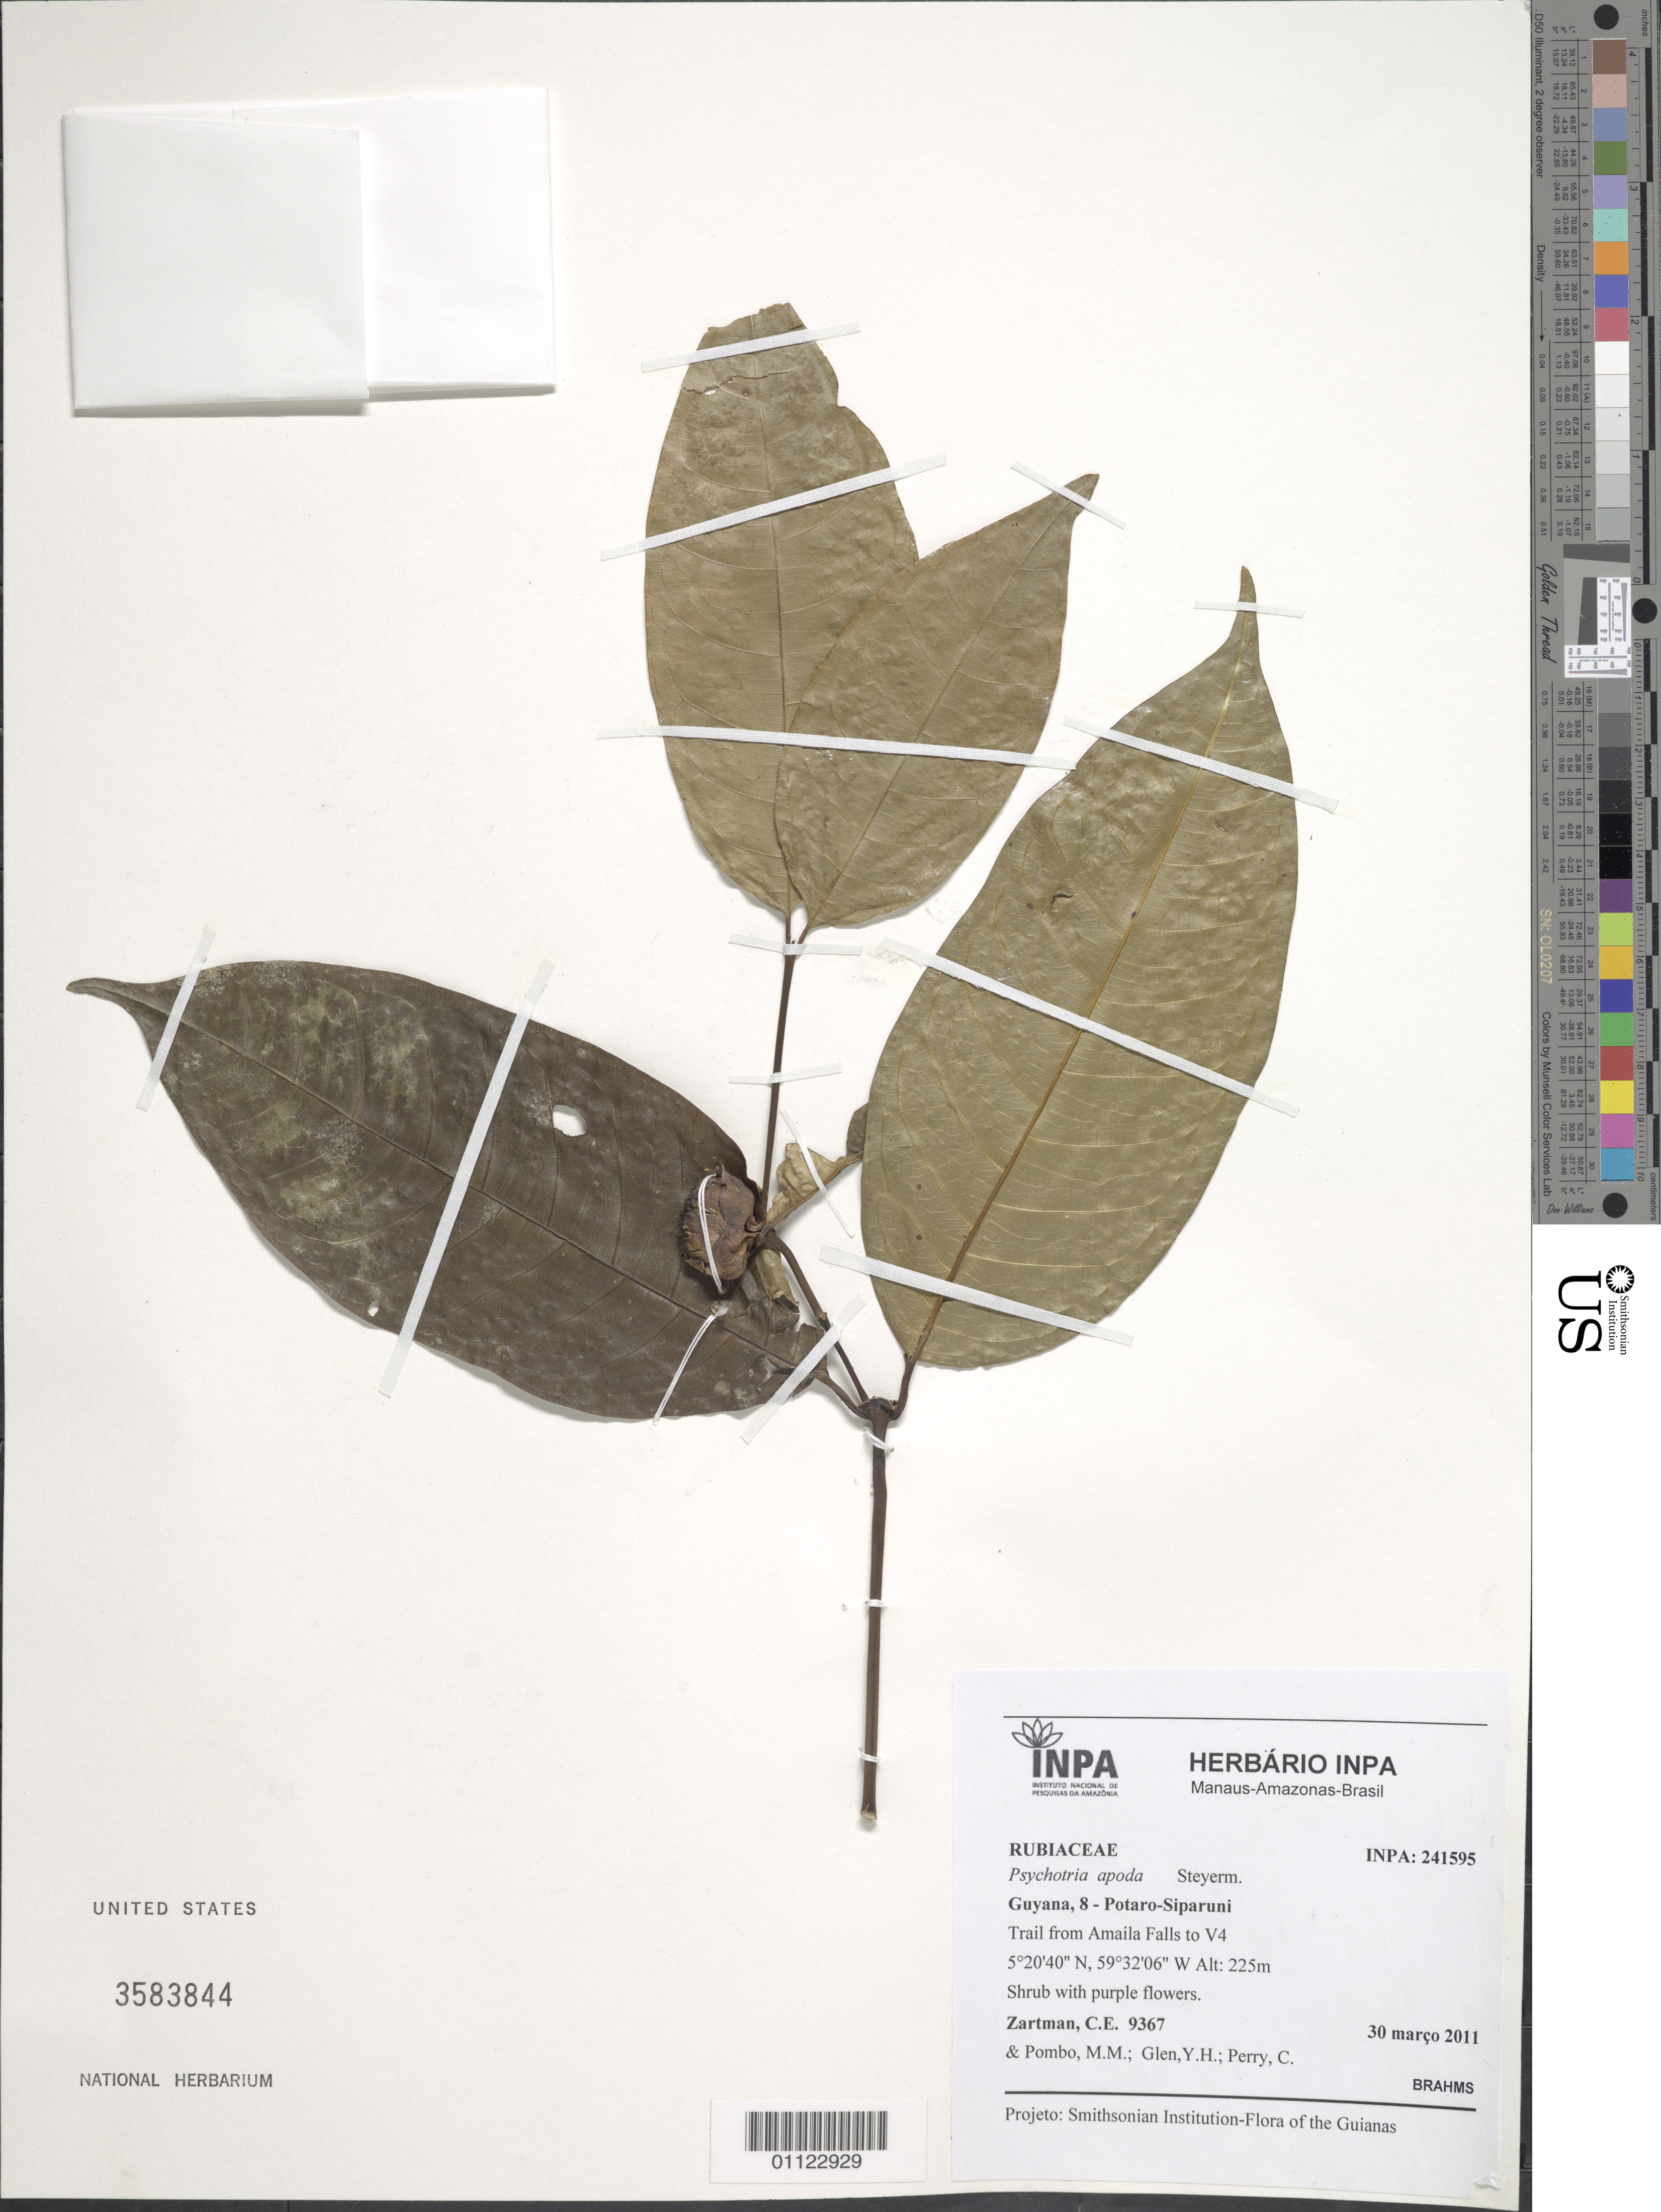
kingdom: Plantae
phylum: Tracheophyta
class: Magnoliopsida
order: Gentianales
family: Rubiaceae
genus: Palicourea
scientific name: Palicourea apoda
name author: (Steyerm.) Delprete & J.H. Kirkbr.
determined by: Kirkbride, J. H., Jr.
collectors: C. Zartman, M. Pombo, Y. Glen & C. Perry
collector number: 9367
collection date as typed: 30-Mar-11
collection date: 1911-03-30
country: Guyana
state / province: Potaro-Siparuni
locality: Amaila Falls to V4 trail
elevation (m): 225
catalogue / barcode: US 3583844